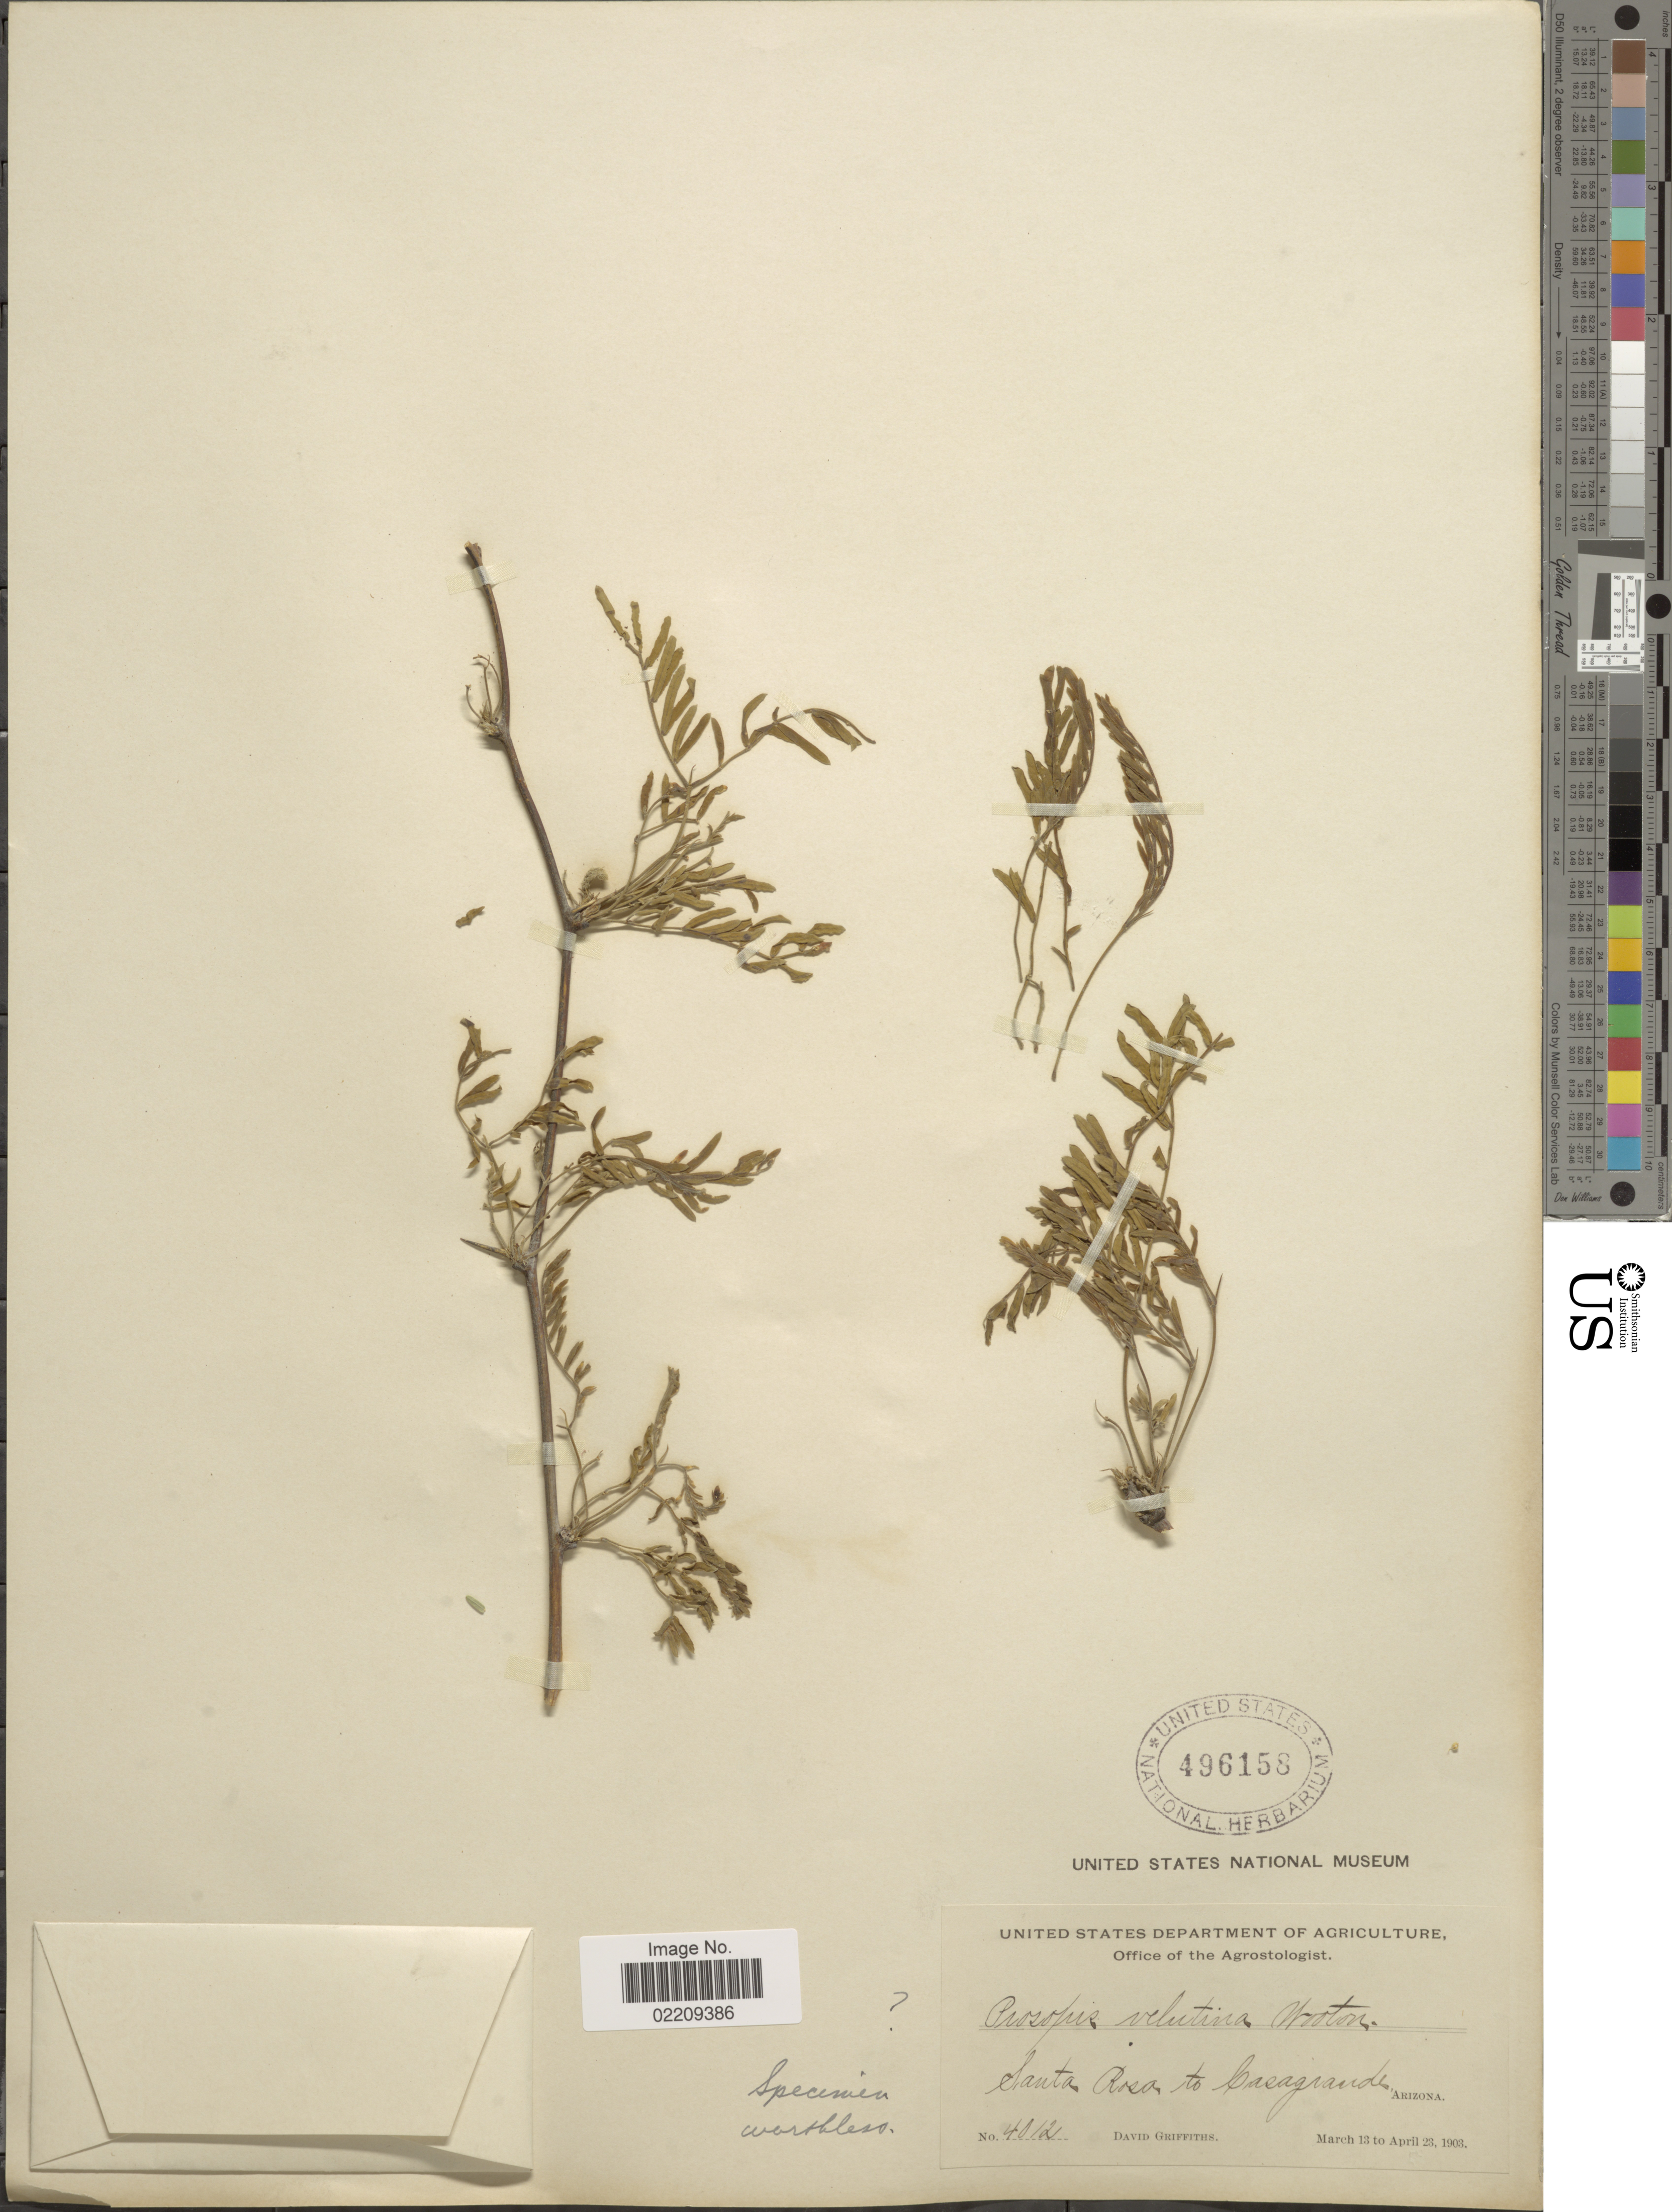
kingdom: Plantae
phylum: Tracheophyta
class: Magnoliopsida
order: Fabales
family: Fabaceae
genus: Neltuma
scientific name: Neltuma velutina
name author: (Wooton) Britton & Rose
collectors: D. Griffiths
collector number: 4812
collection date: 1903-03-13/1903-04-23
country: United States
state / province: Arizona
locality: Santa Area to Casagrande.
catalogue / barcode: US 496158